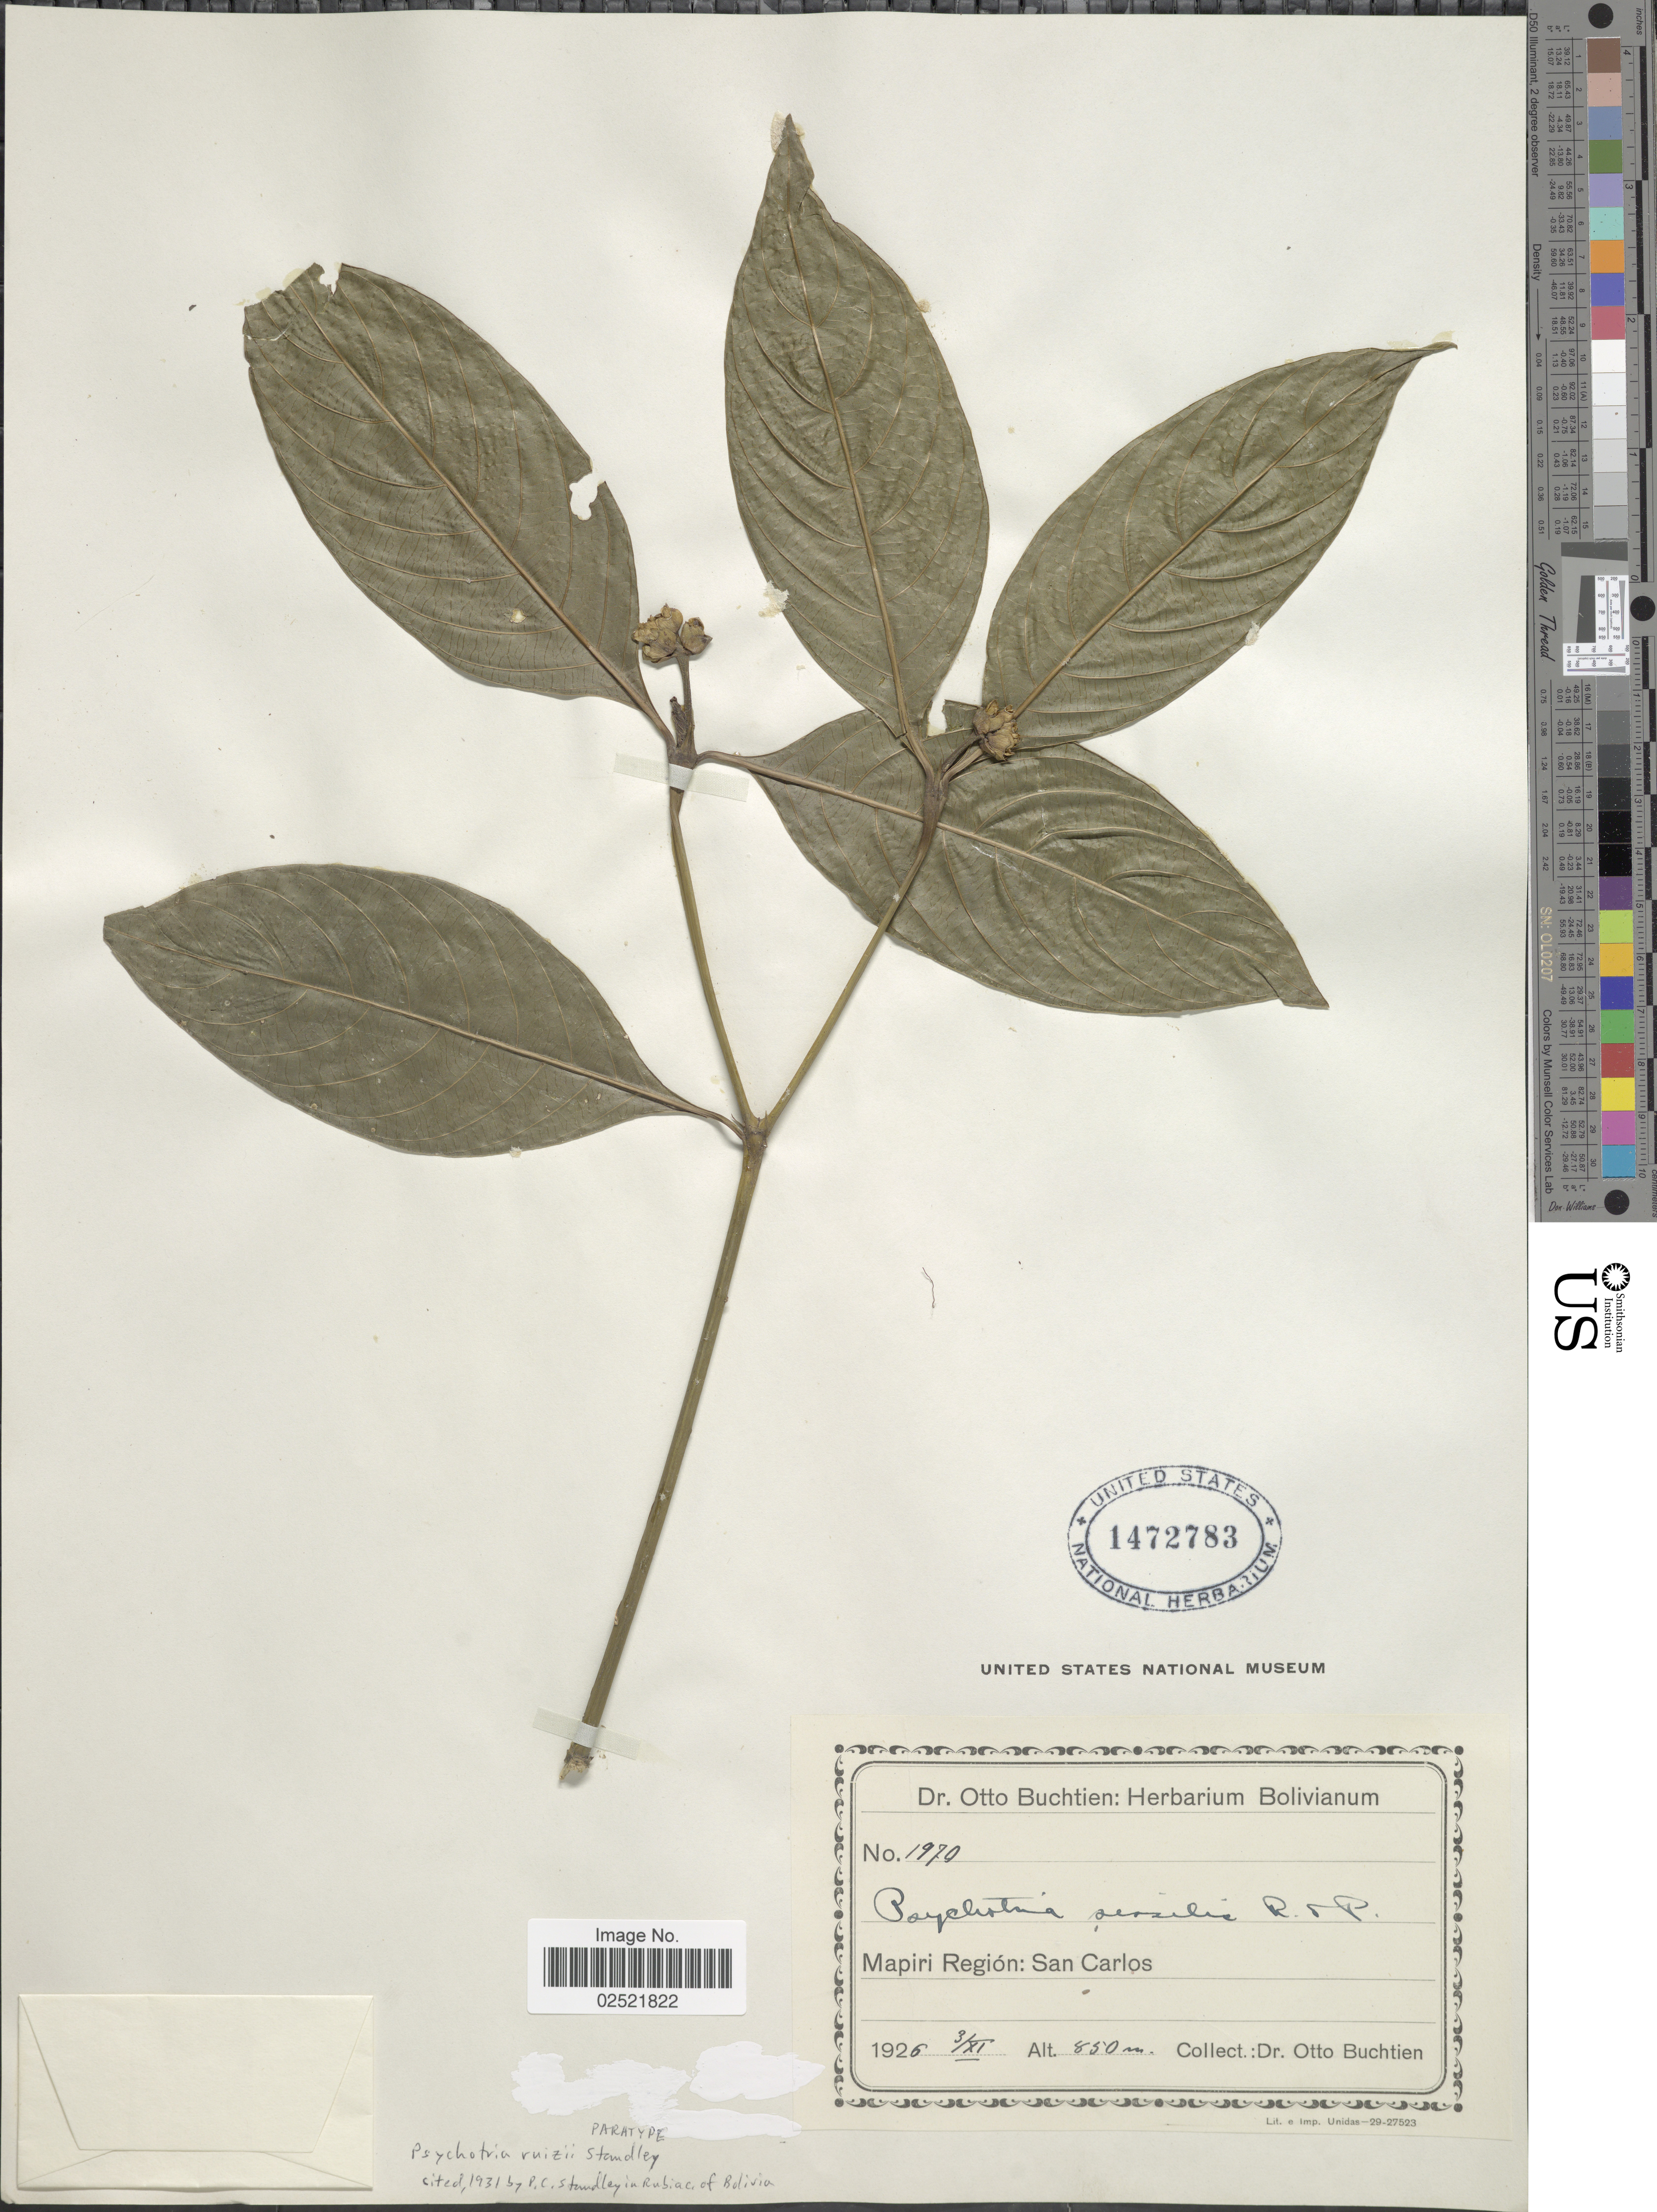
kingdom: Plantae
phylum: Tracheophyta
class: Magnoliopsida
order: Gentianales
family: Rubiaceae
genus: Psychotria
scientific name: Psychotria ruizii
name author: Standl.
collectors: O. Buchtien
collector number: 1970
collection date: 1926-11-03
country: Bolivia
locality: Mapiri Region, San Carlos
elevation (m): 850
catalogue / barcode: US 1472783